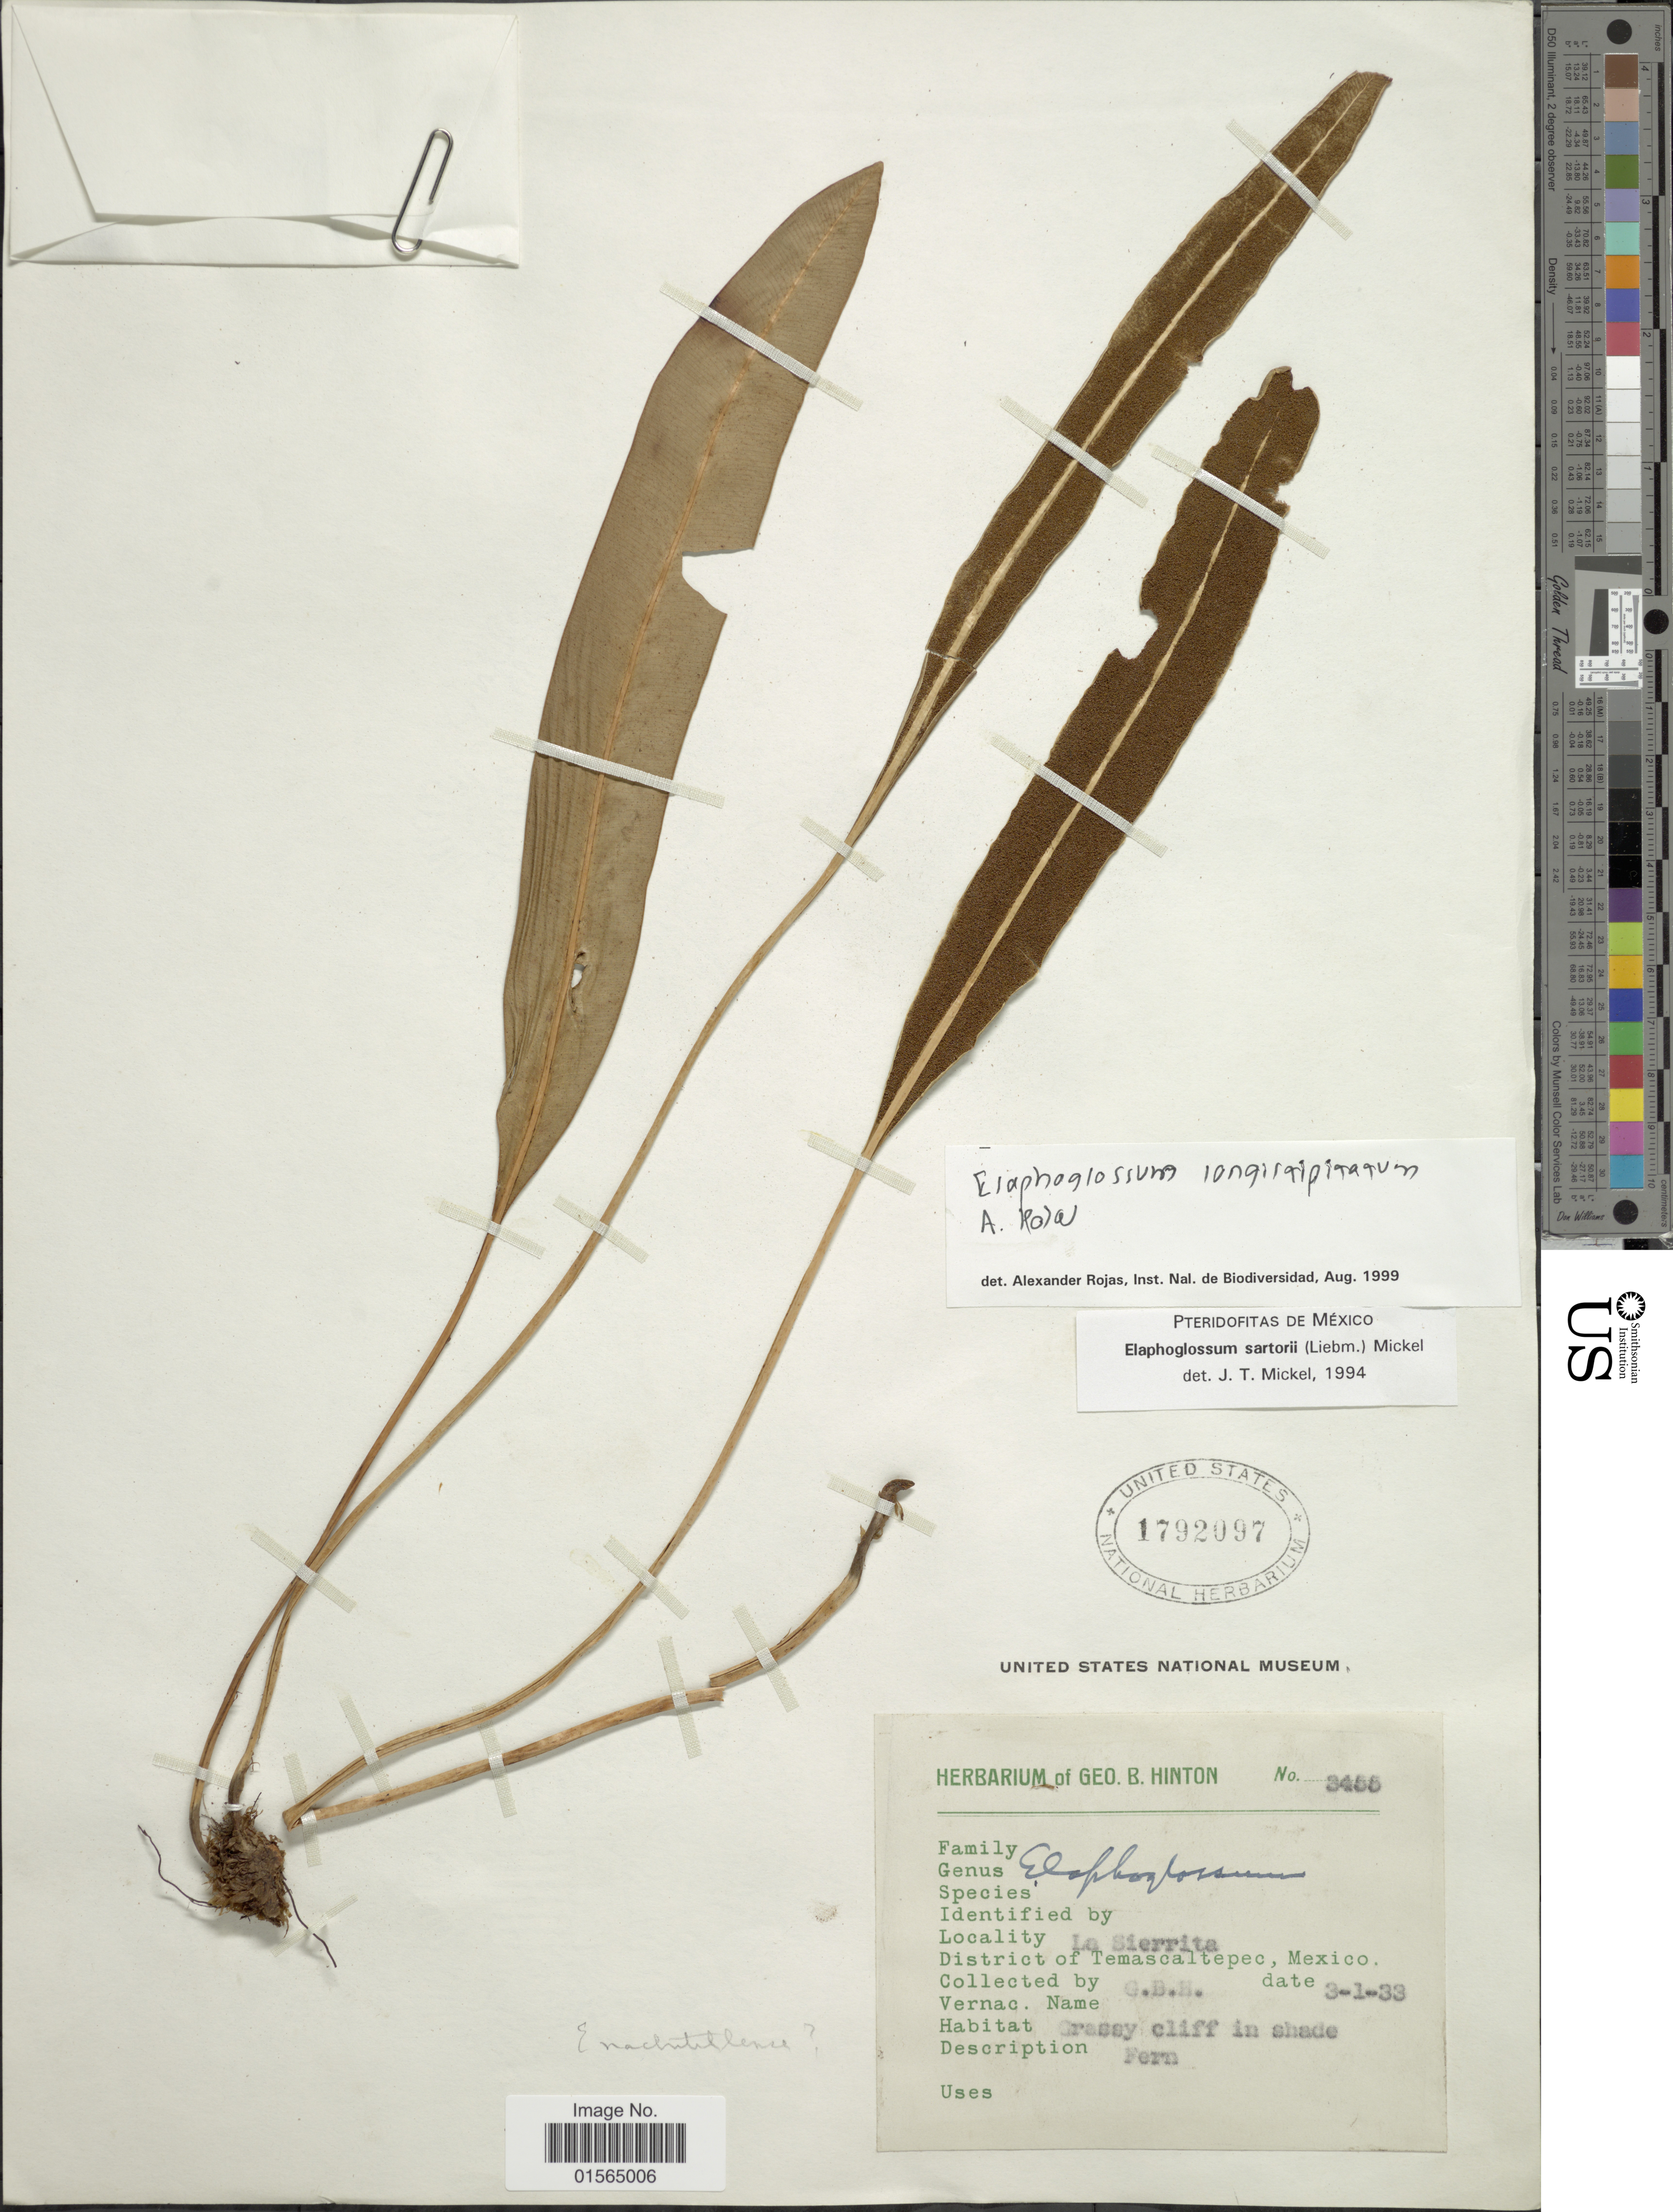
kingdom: Plantae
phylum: Tracheophyta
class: Polypodiopsida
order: Polypodiales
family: Dryopteridaceae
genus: Elaphoglossum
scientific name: Elaphoglossum sartorii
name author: (Liebm.) Mickel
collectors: G. B. Hinton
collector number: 3455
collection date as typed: Transcribed d/m/y: 3/1/33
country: Mexico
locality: La Sierrita, District of Temascaltepec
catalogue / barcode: US 1792097